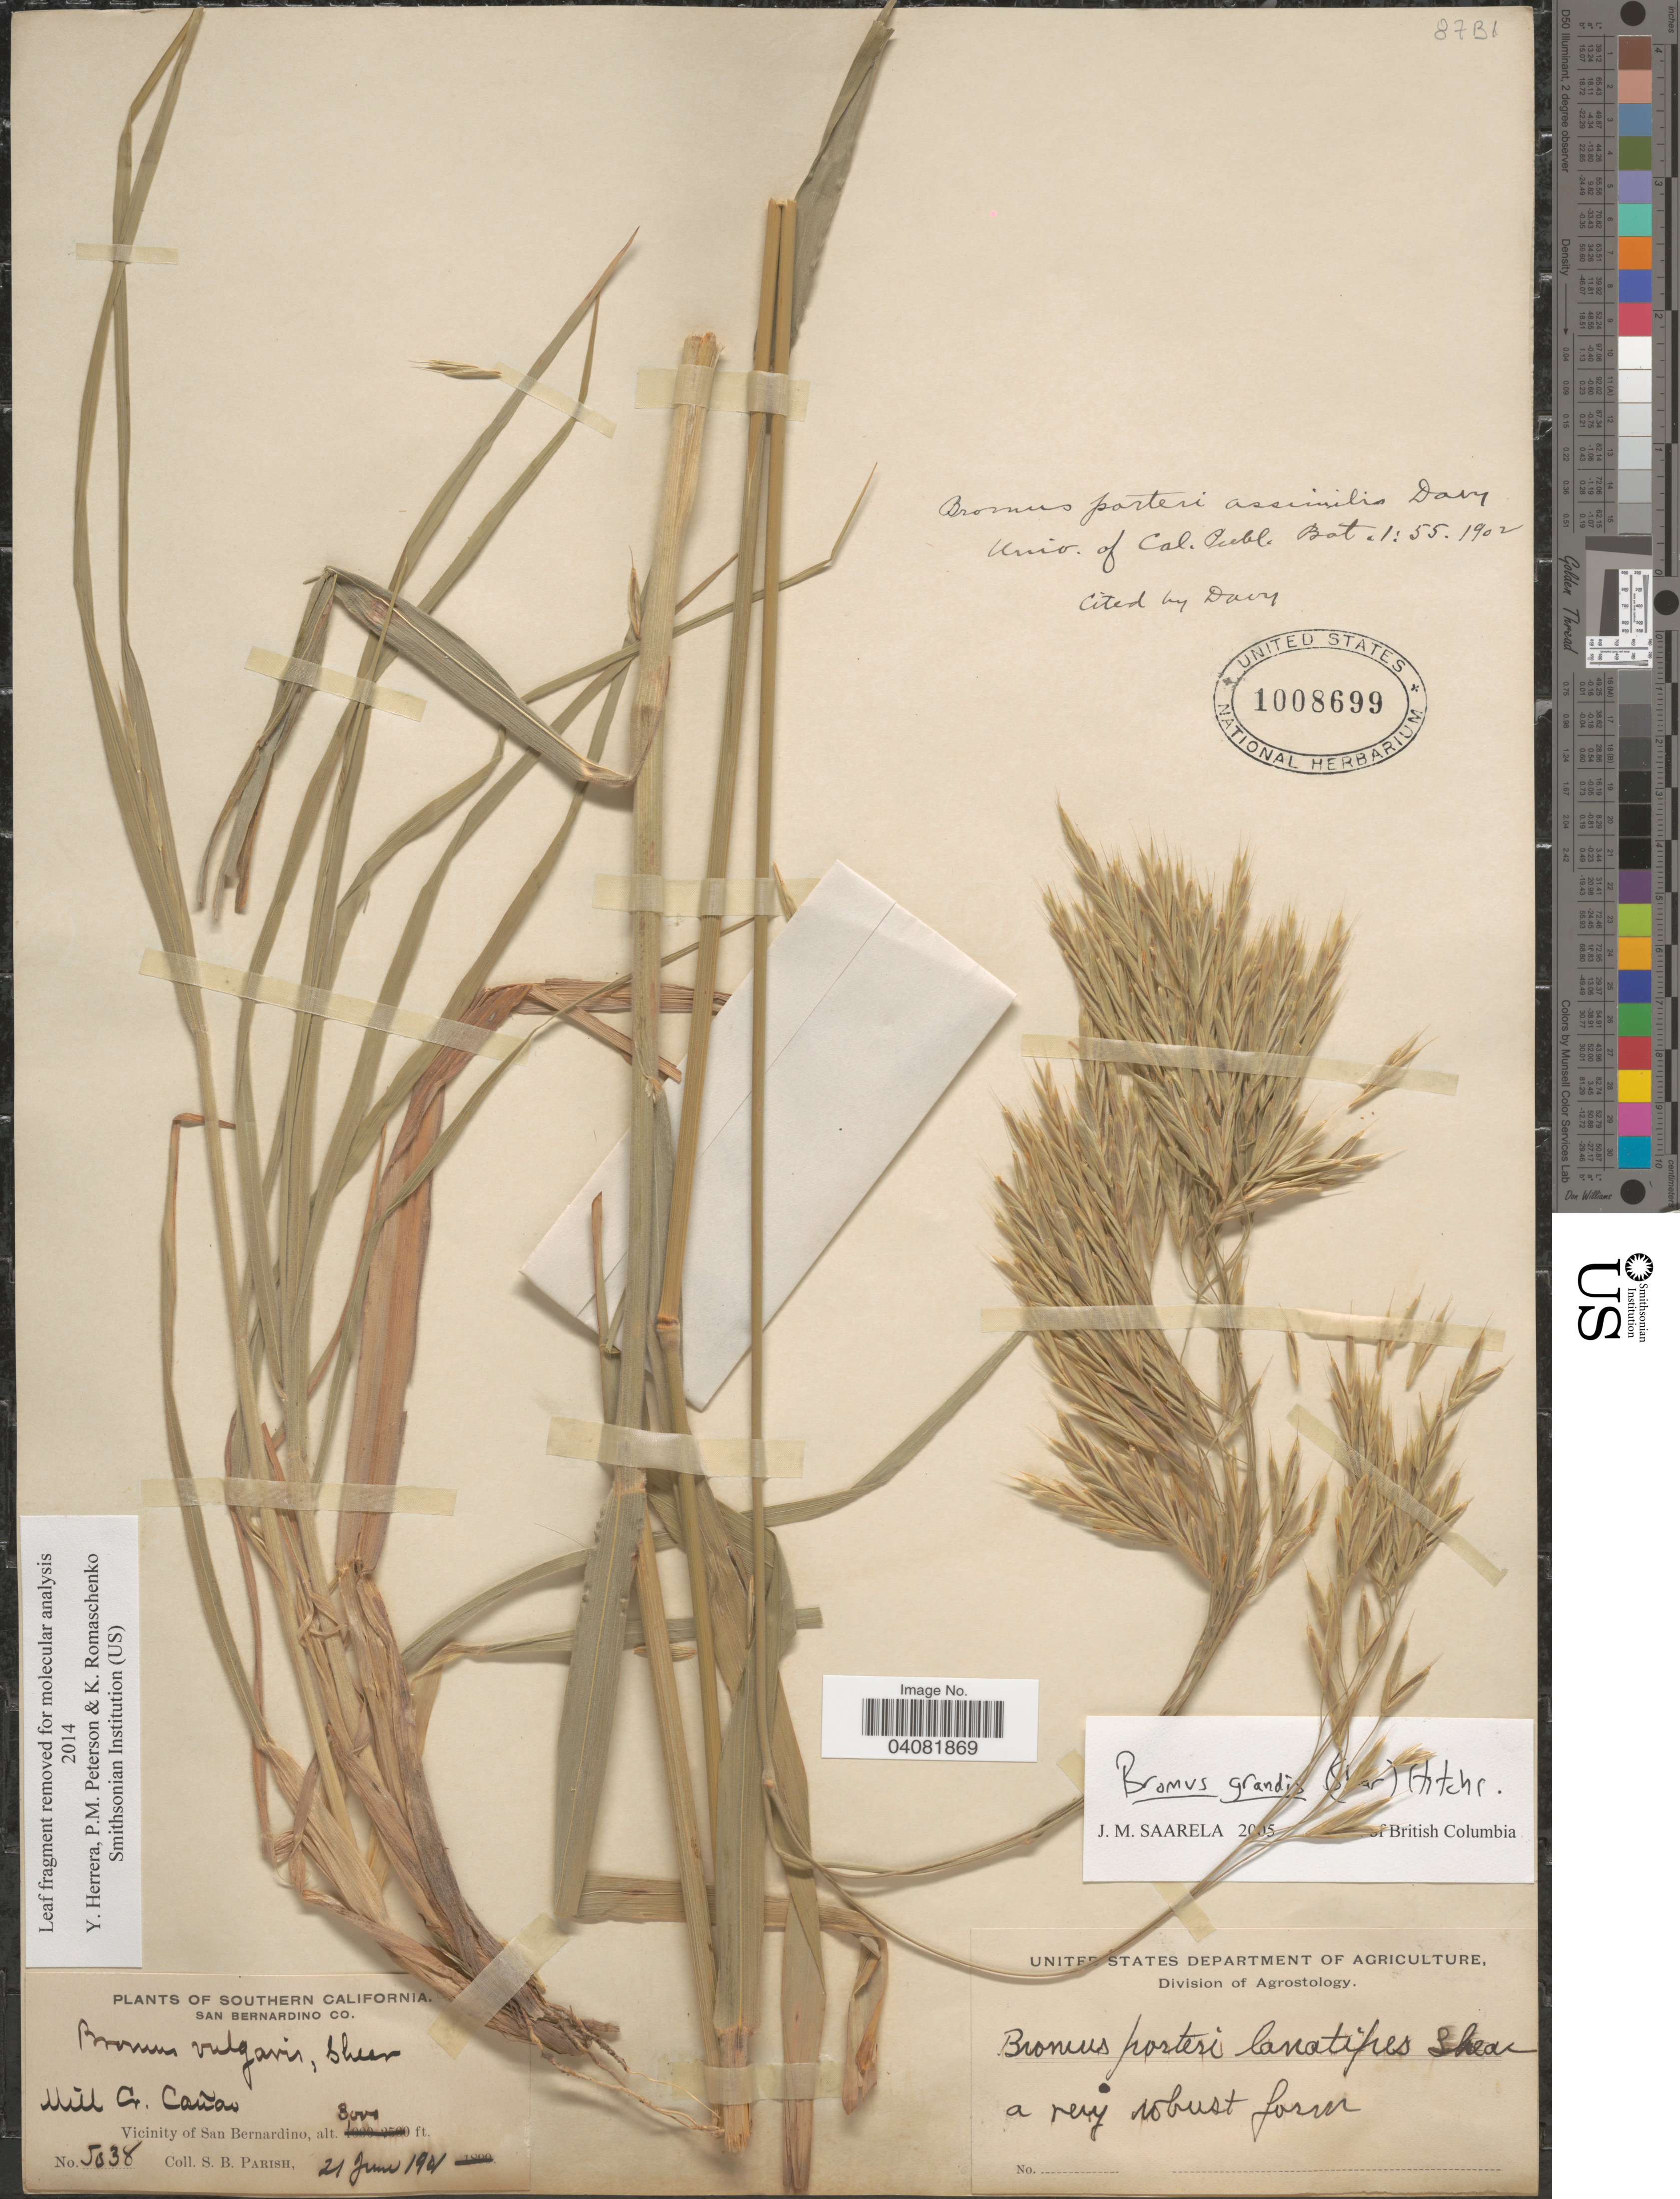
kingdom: Plantae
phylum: Tracheophyta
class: Liliopsida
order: Poales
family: Poaceae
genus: Bromus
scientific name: Bromus grandis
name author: (Shear) Hitchc.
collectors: S. B. Parish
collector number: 5038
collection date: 1901-06-21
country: United States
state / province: California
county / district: San Bernardino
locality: Southern California. San Bernardino Co. Mill Cr. Cañon. Vicinity of San Bernardino.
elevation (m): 914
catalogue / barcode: US 1008699